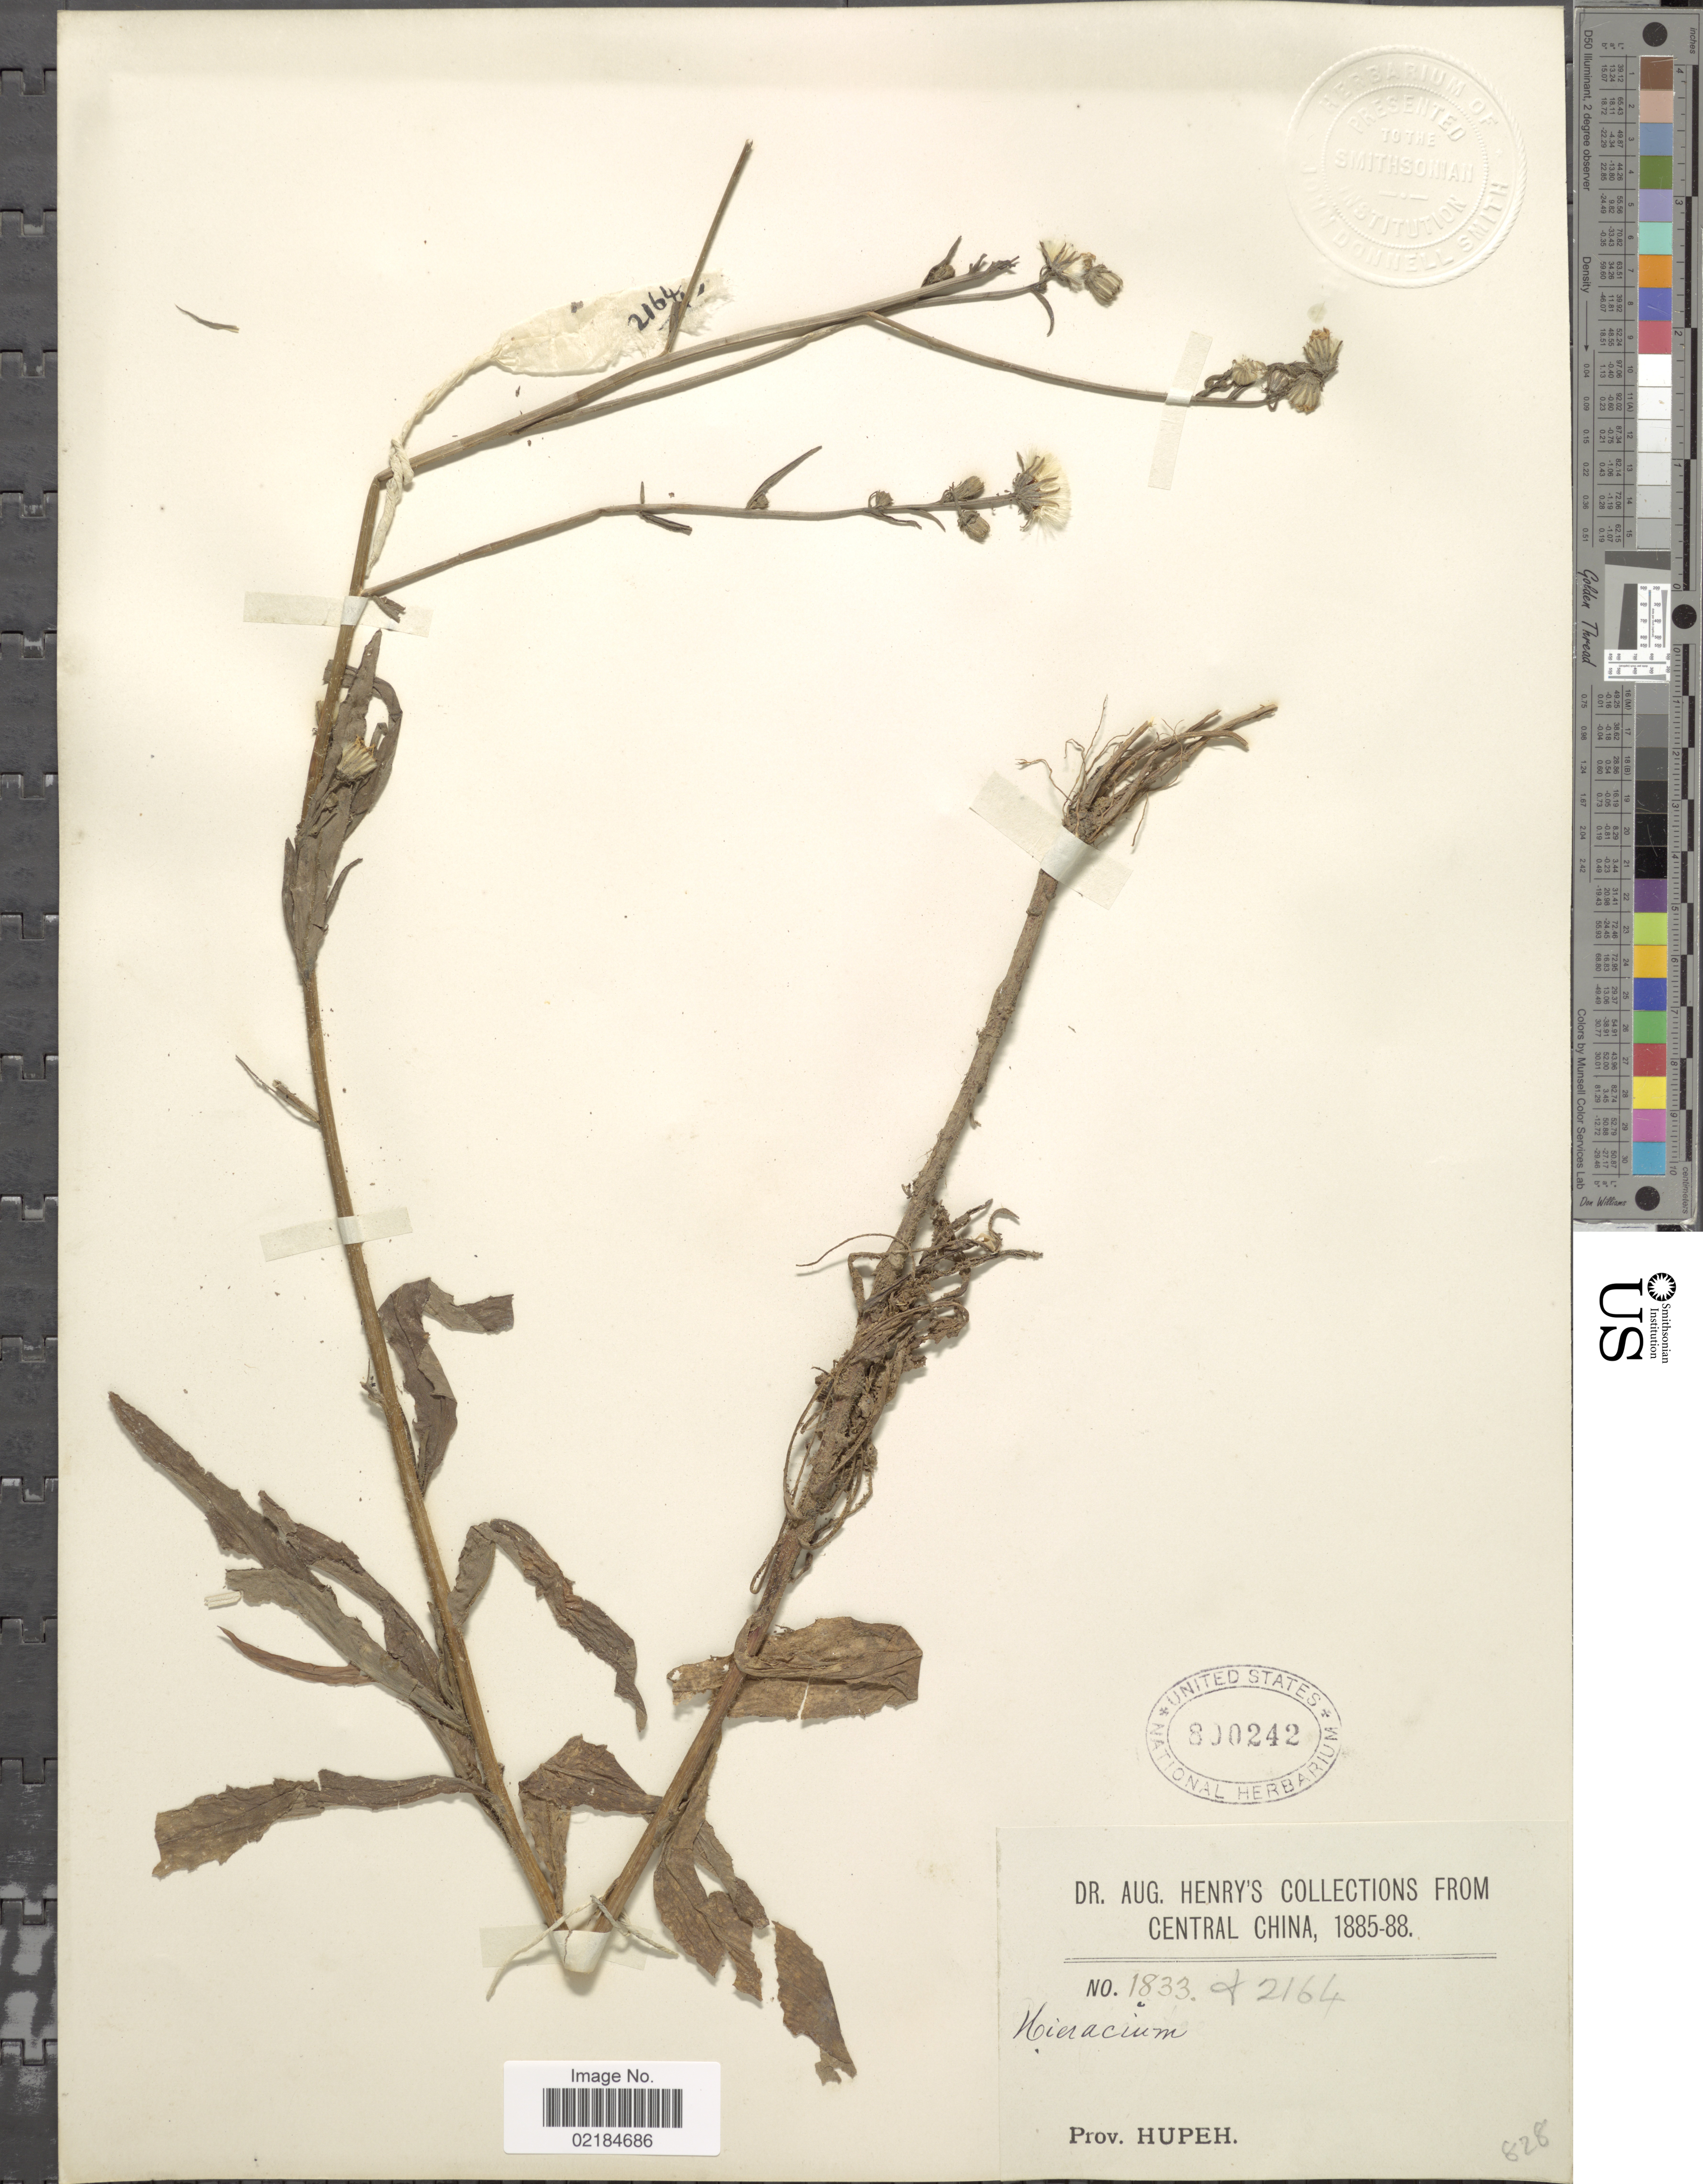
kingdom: Plantae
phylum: Tracheophyta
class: Magnoliopsida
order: Asterales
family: Asteraceae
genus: Hieracium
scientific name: Hieracium repandulare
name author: Druce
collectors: A. Henry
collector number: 1833/2164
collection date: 1885/1888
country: China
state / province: Hubei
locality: Prov. Hupeh, Central China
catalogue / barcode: US 800242